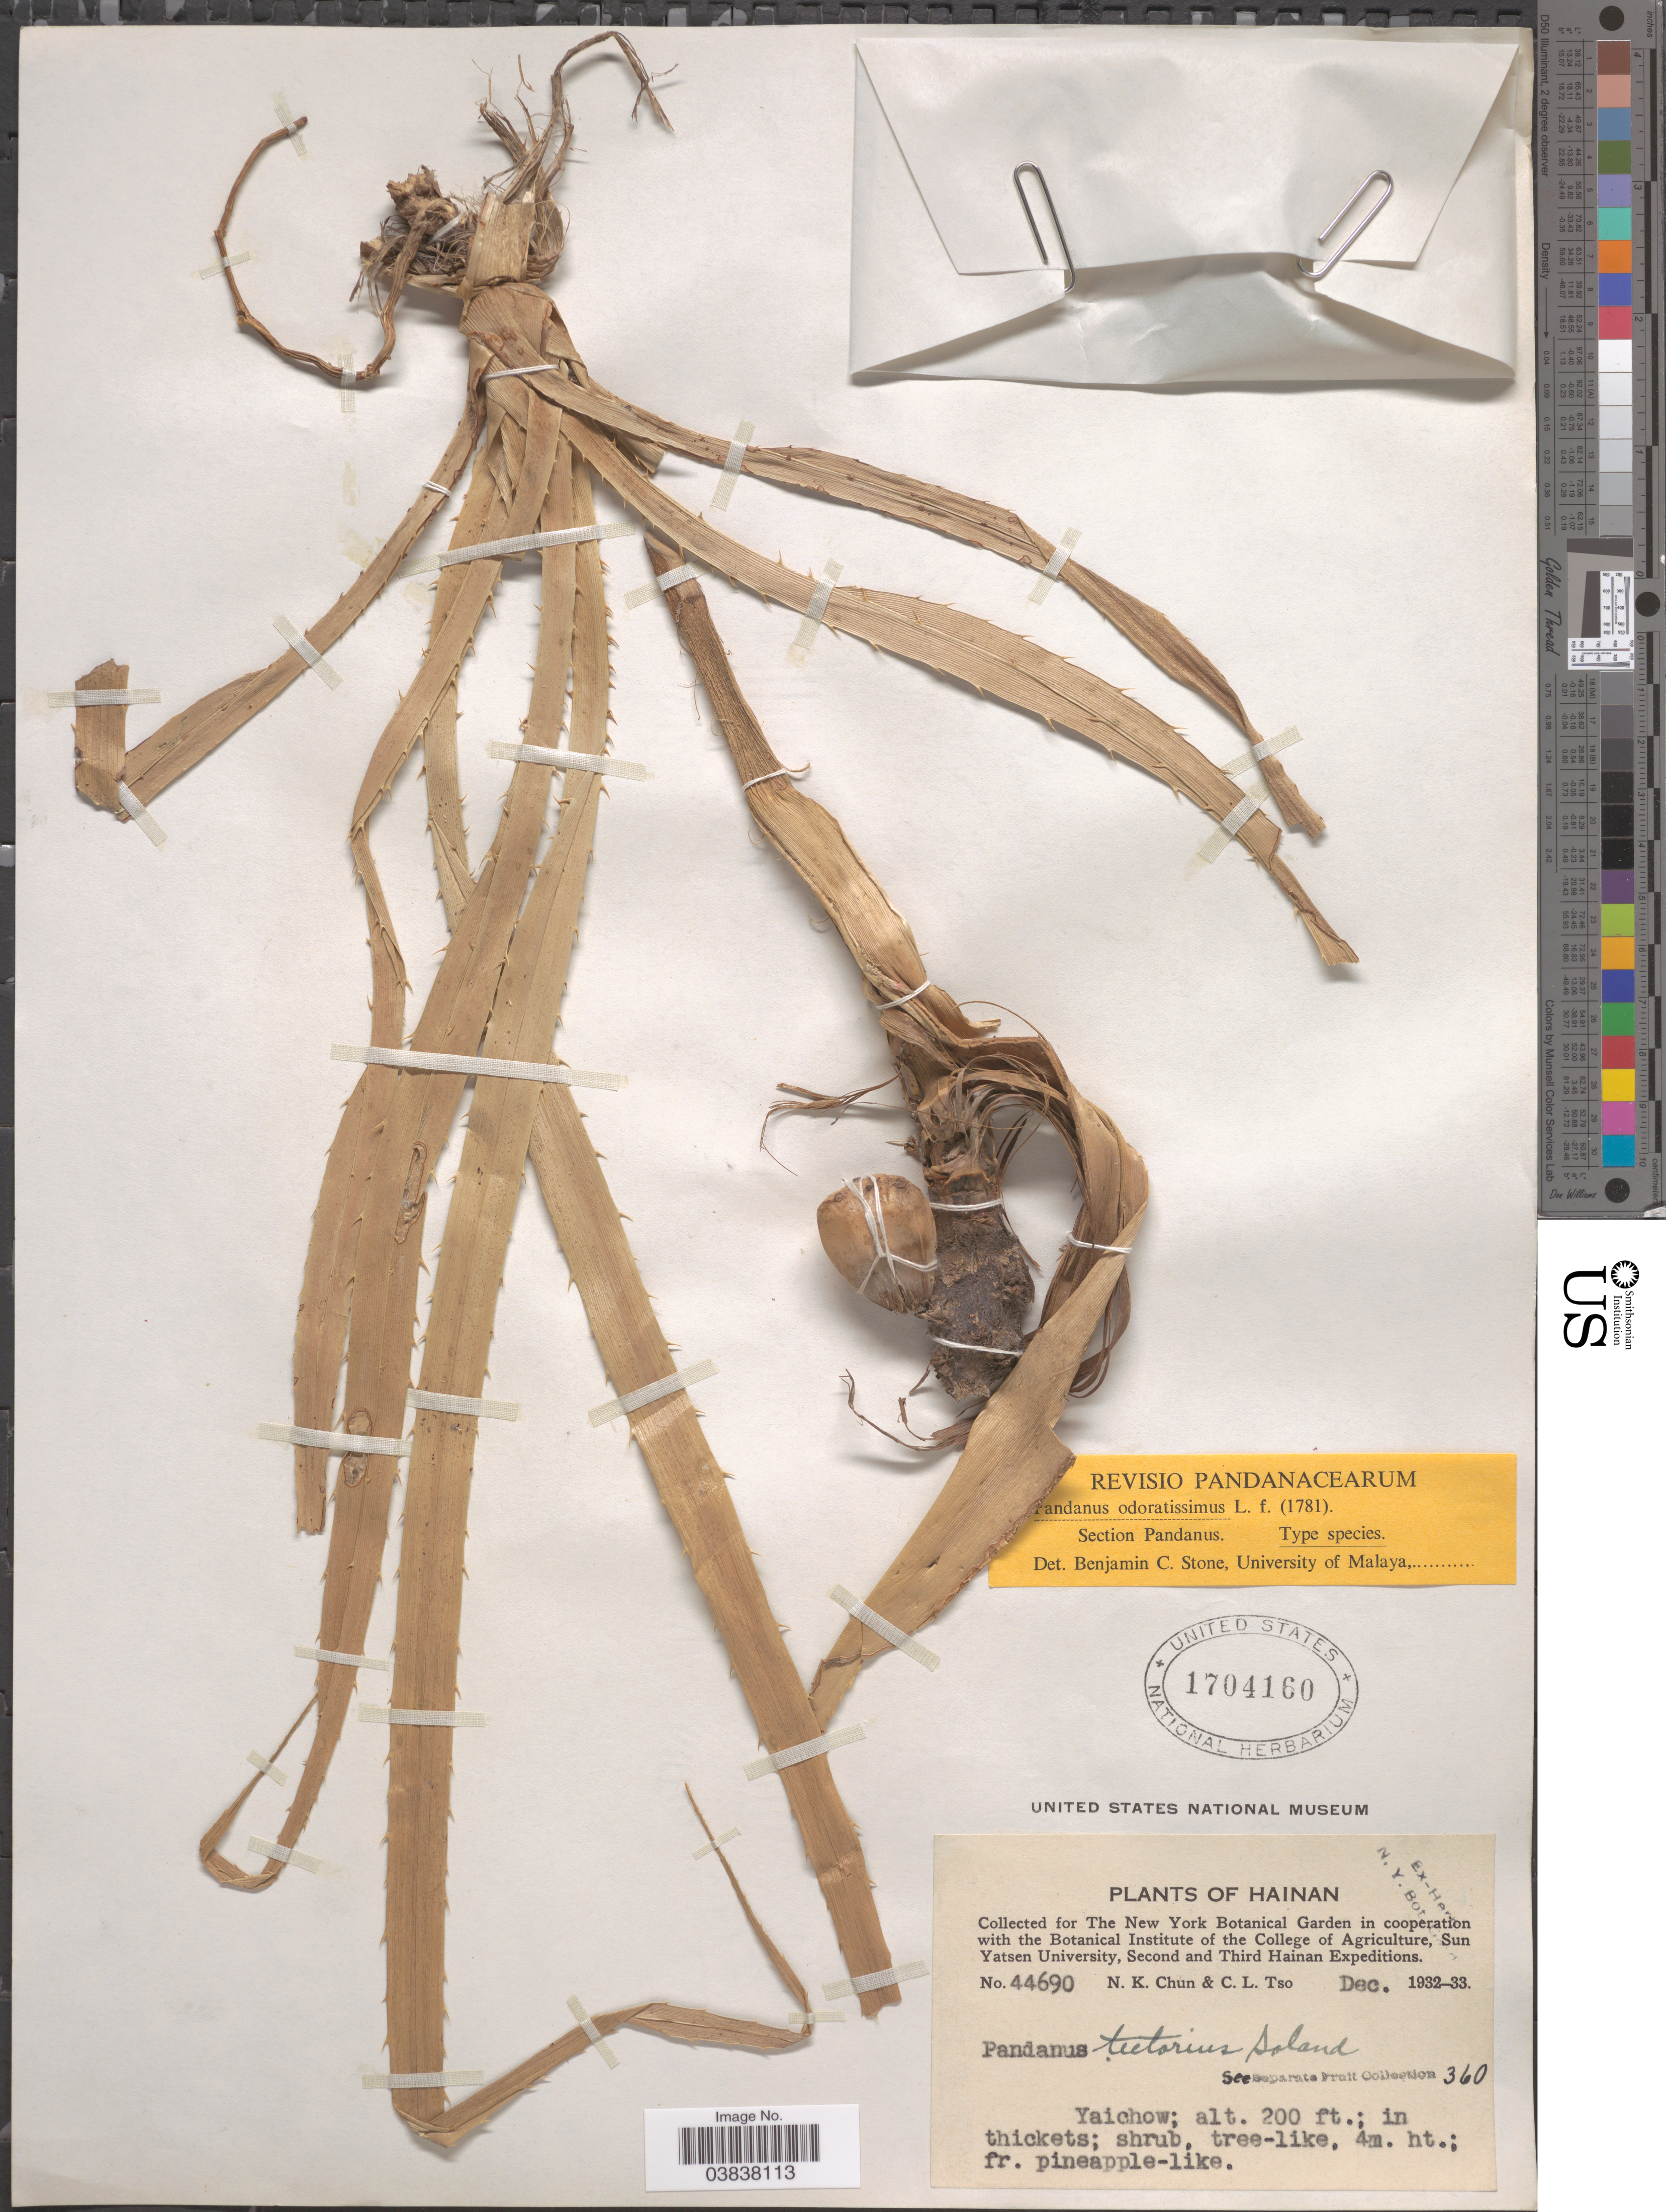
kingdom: Plantae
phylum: Tracheophyta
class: Liliopsida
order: Pandanales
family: Pandanaceae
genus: Pandanus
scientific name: Pandanus odoratissimus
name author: L. f.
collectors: N. K. Chun & C. Tso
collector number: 44690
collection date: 1932-12/1933-12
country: China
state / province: Hainan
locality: Yaichow; in thickets.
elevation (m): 61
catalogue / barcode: US 1704160